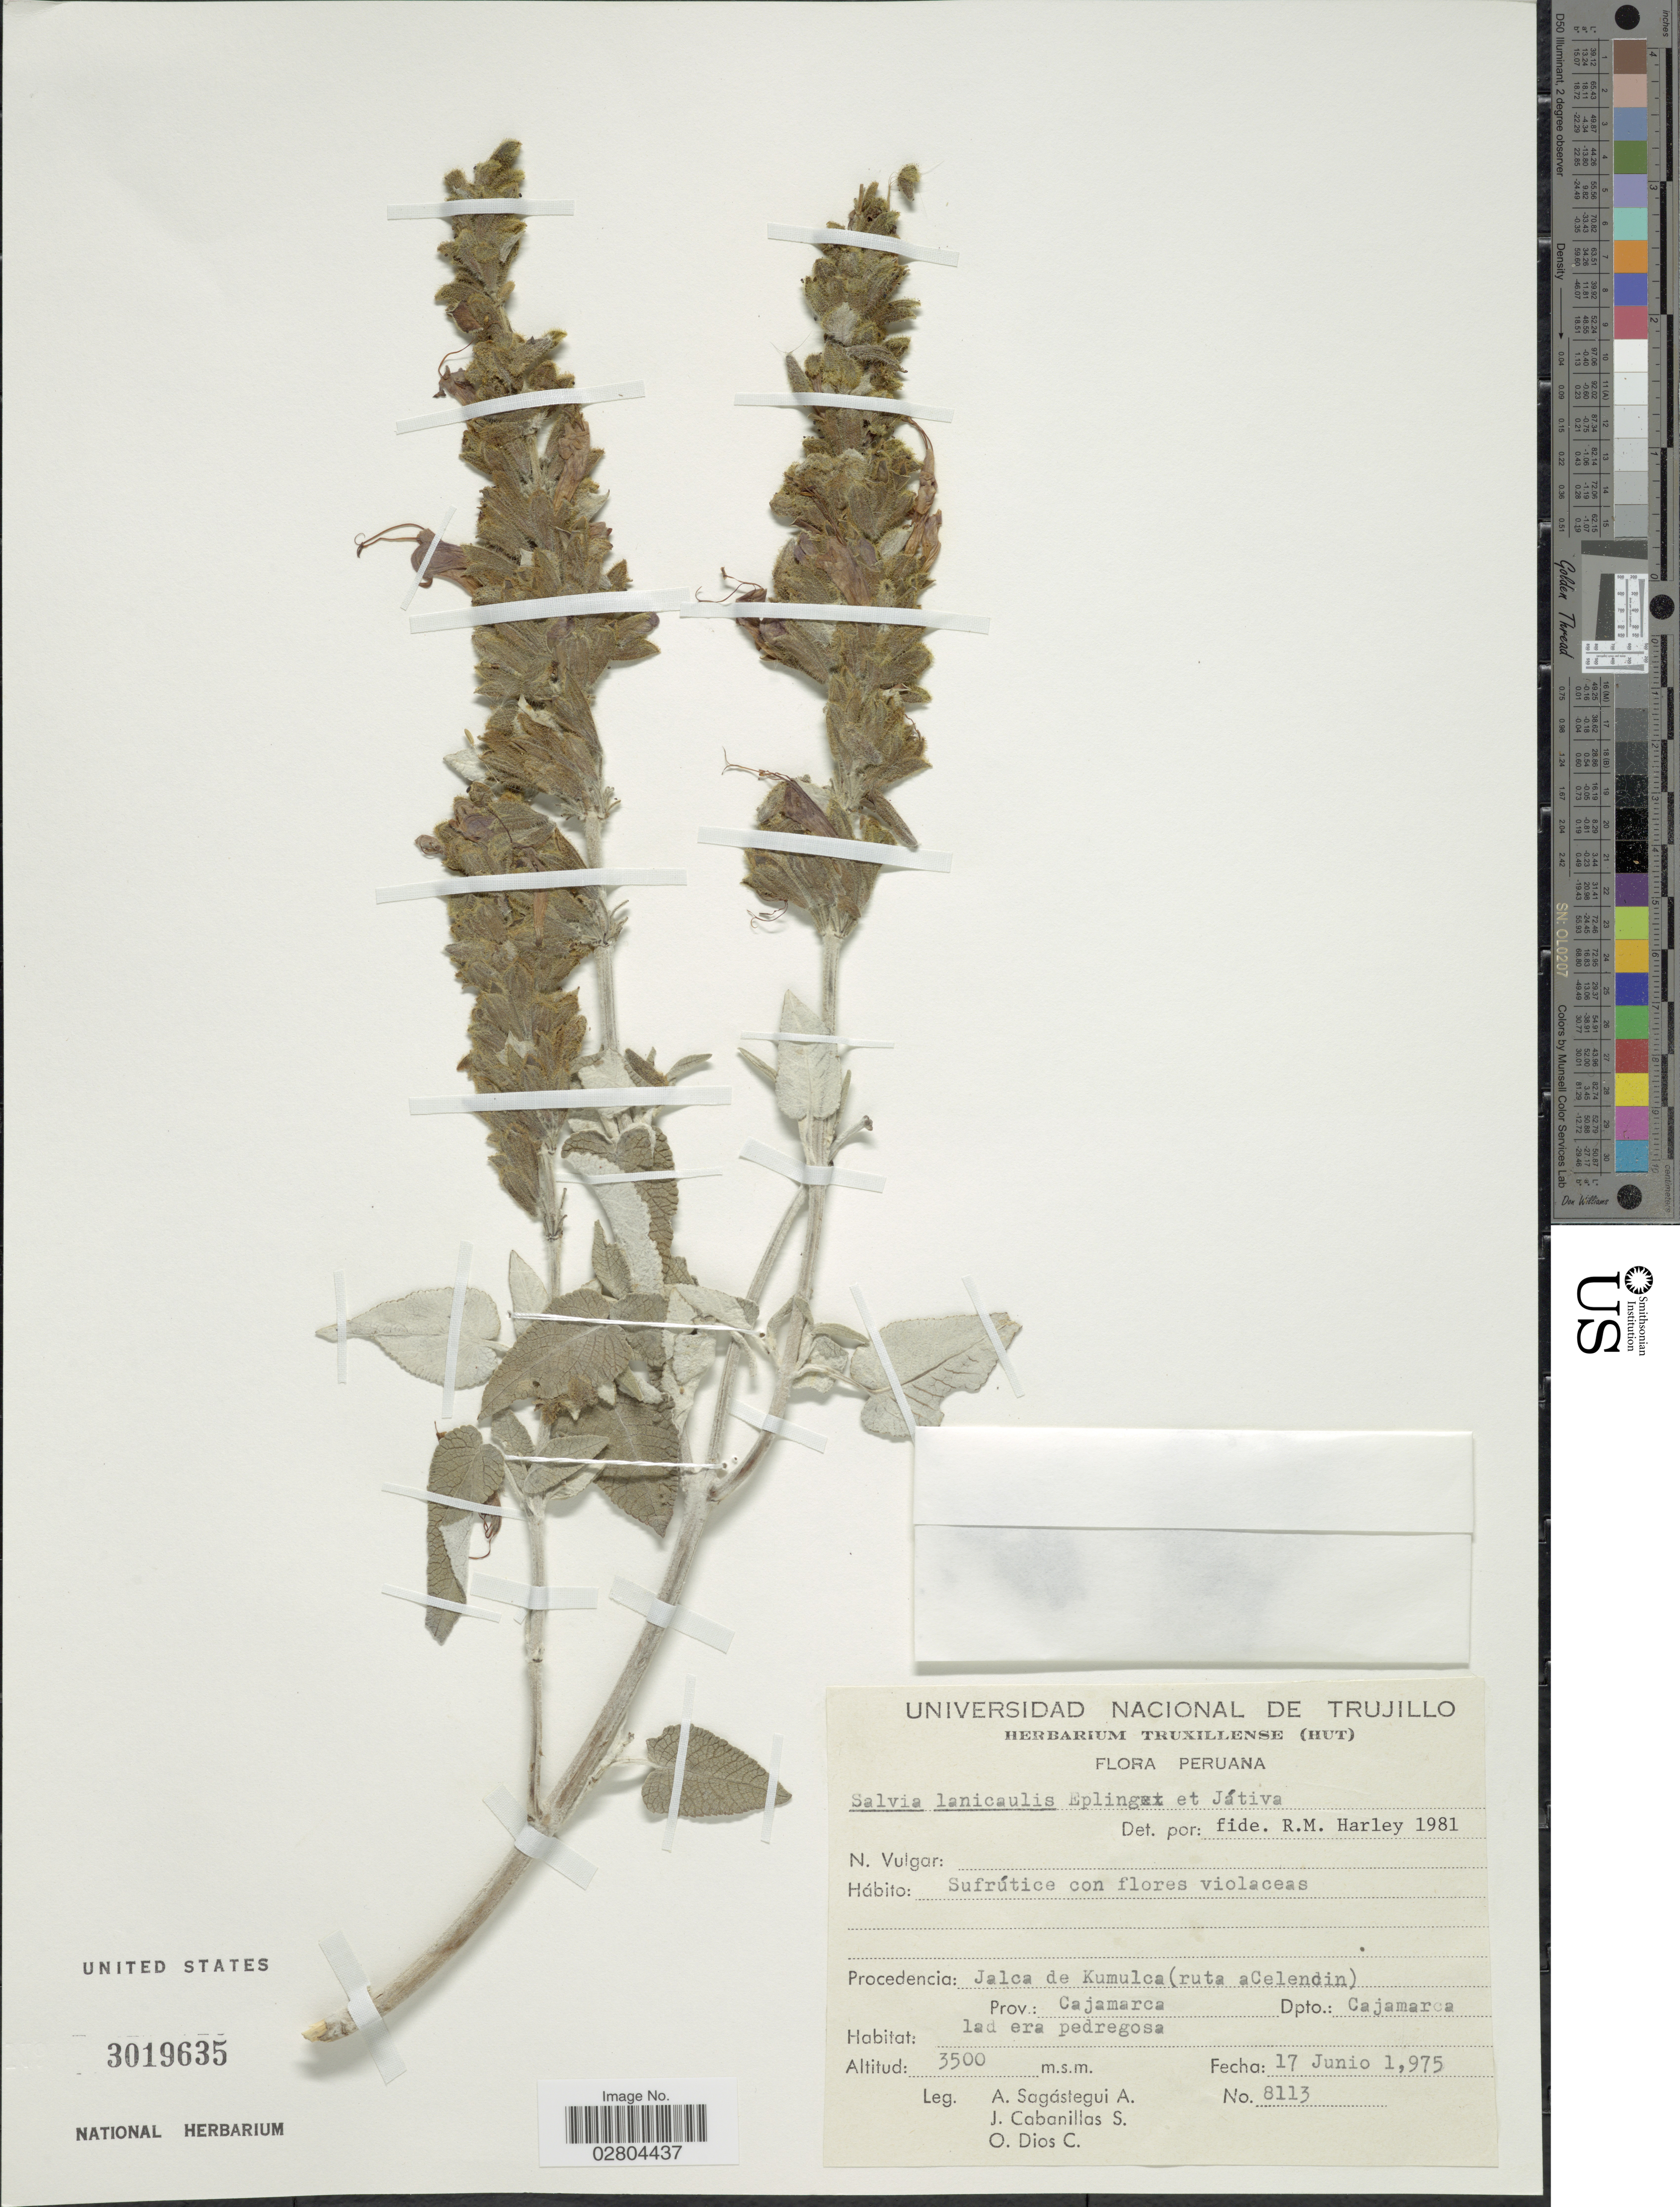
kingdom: Plantae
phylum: Tracheophyta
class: Magnoliopsida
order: Lamiales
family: Lamiaceae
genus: Salvia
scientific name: Salvia lanicaulis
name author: Epling & Játiva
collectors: A. Sagástegui A., J. Cabanillas S. & O. Dios C.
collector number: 8113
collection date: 1975-06-17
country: Peru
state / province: Cajamarca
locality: Jalca de Kumulca (ruta aCelendin). Prov.: Cajamarca. Dpto.: Cajamarca.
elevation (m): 3500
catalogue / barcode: US 3019635